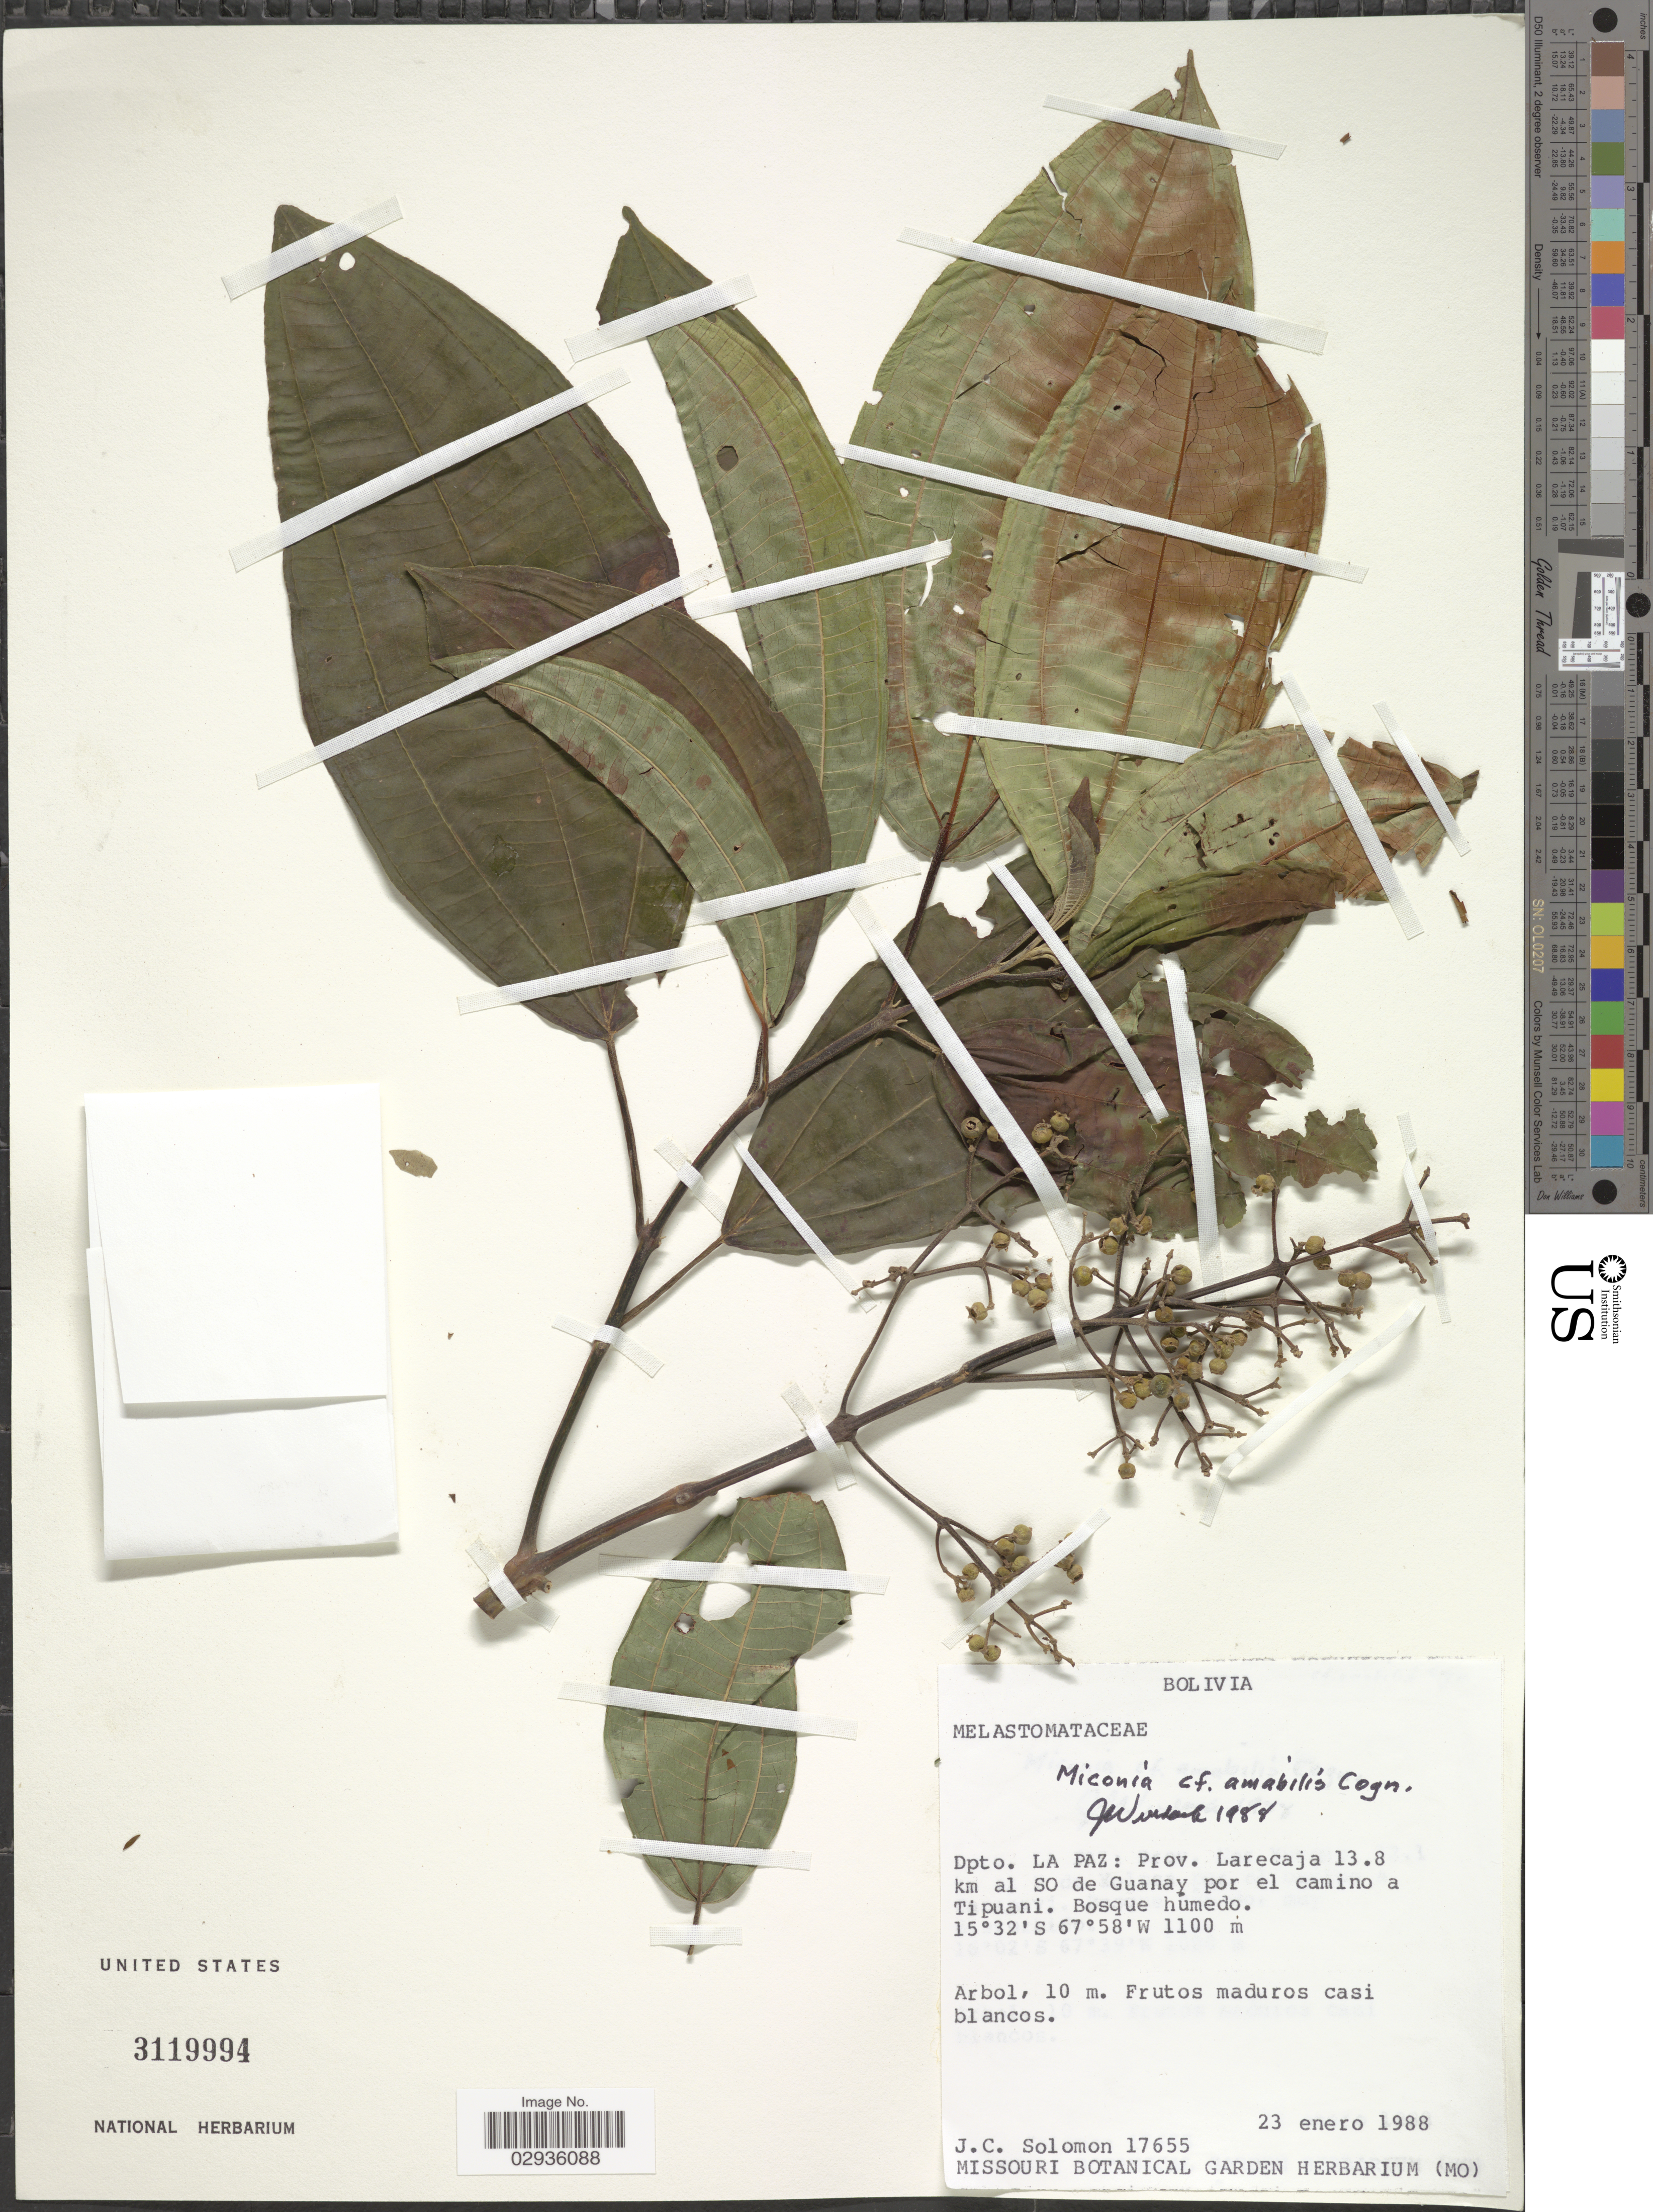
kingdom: Plantae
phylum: Tracheophyta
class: Magnoliopsida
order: Myrtales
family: Melastomataceae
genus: Miconia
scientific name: Miconia amabilis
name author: Cogn.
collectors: J. C. Solomon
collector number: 17655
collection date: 1988-01-23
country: Bolivia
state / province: La Paz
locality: Dpto. La Paz: Prov. Larecaja 13.8 km al SO de Guanay por el camino a Tipuani.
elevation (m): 1100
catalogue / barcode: US 3119994